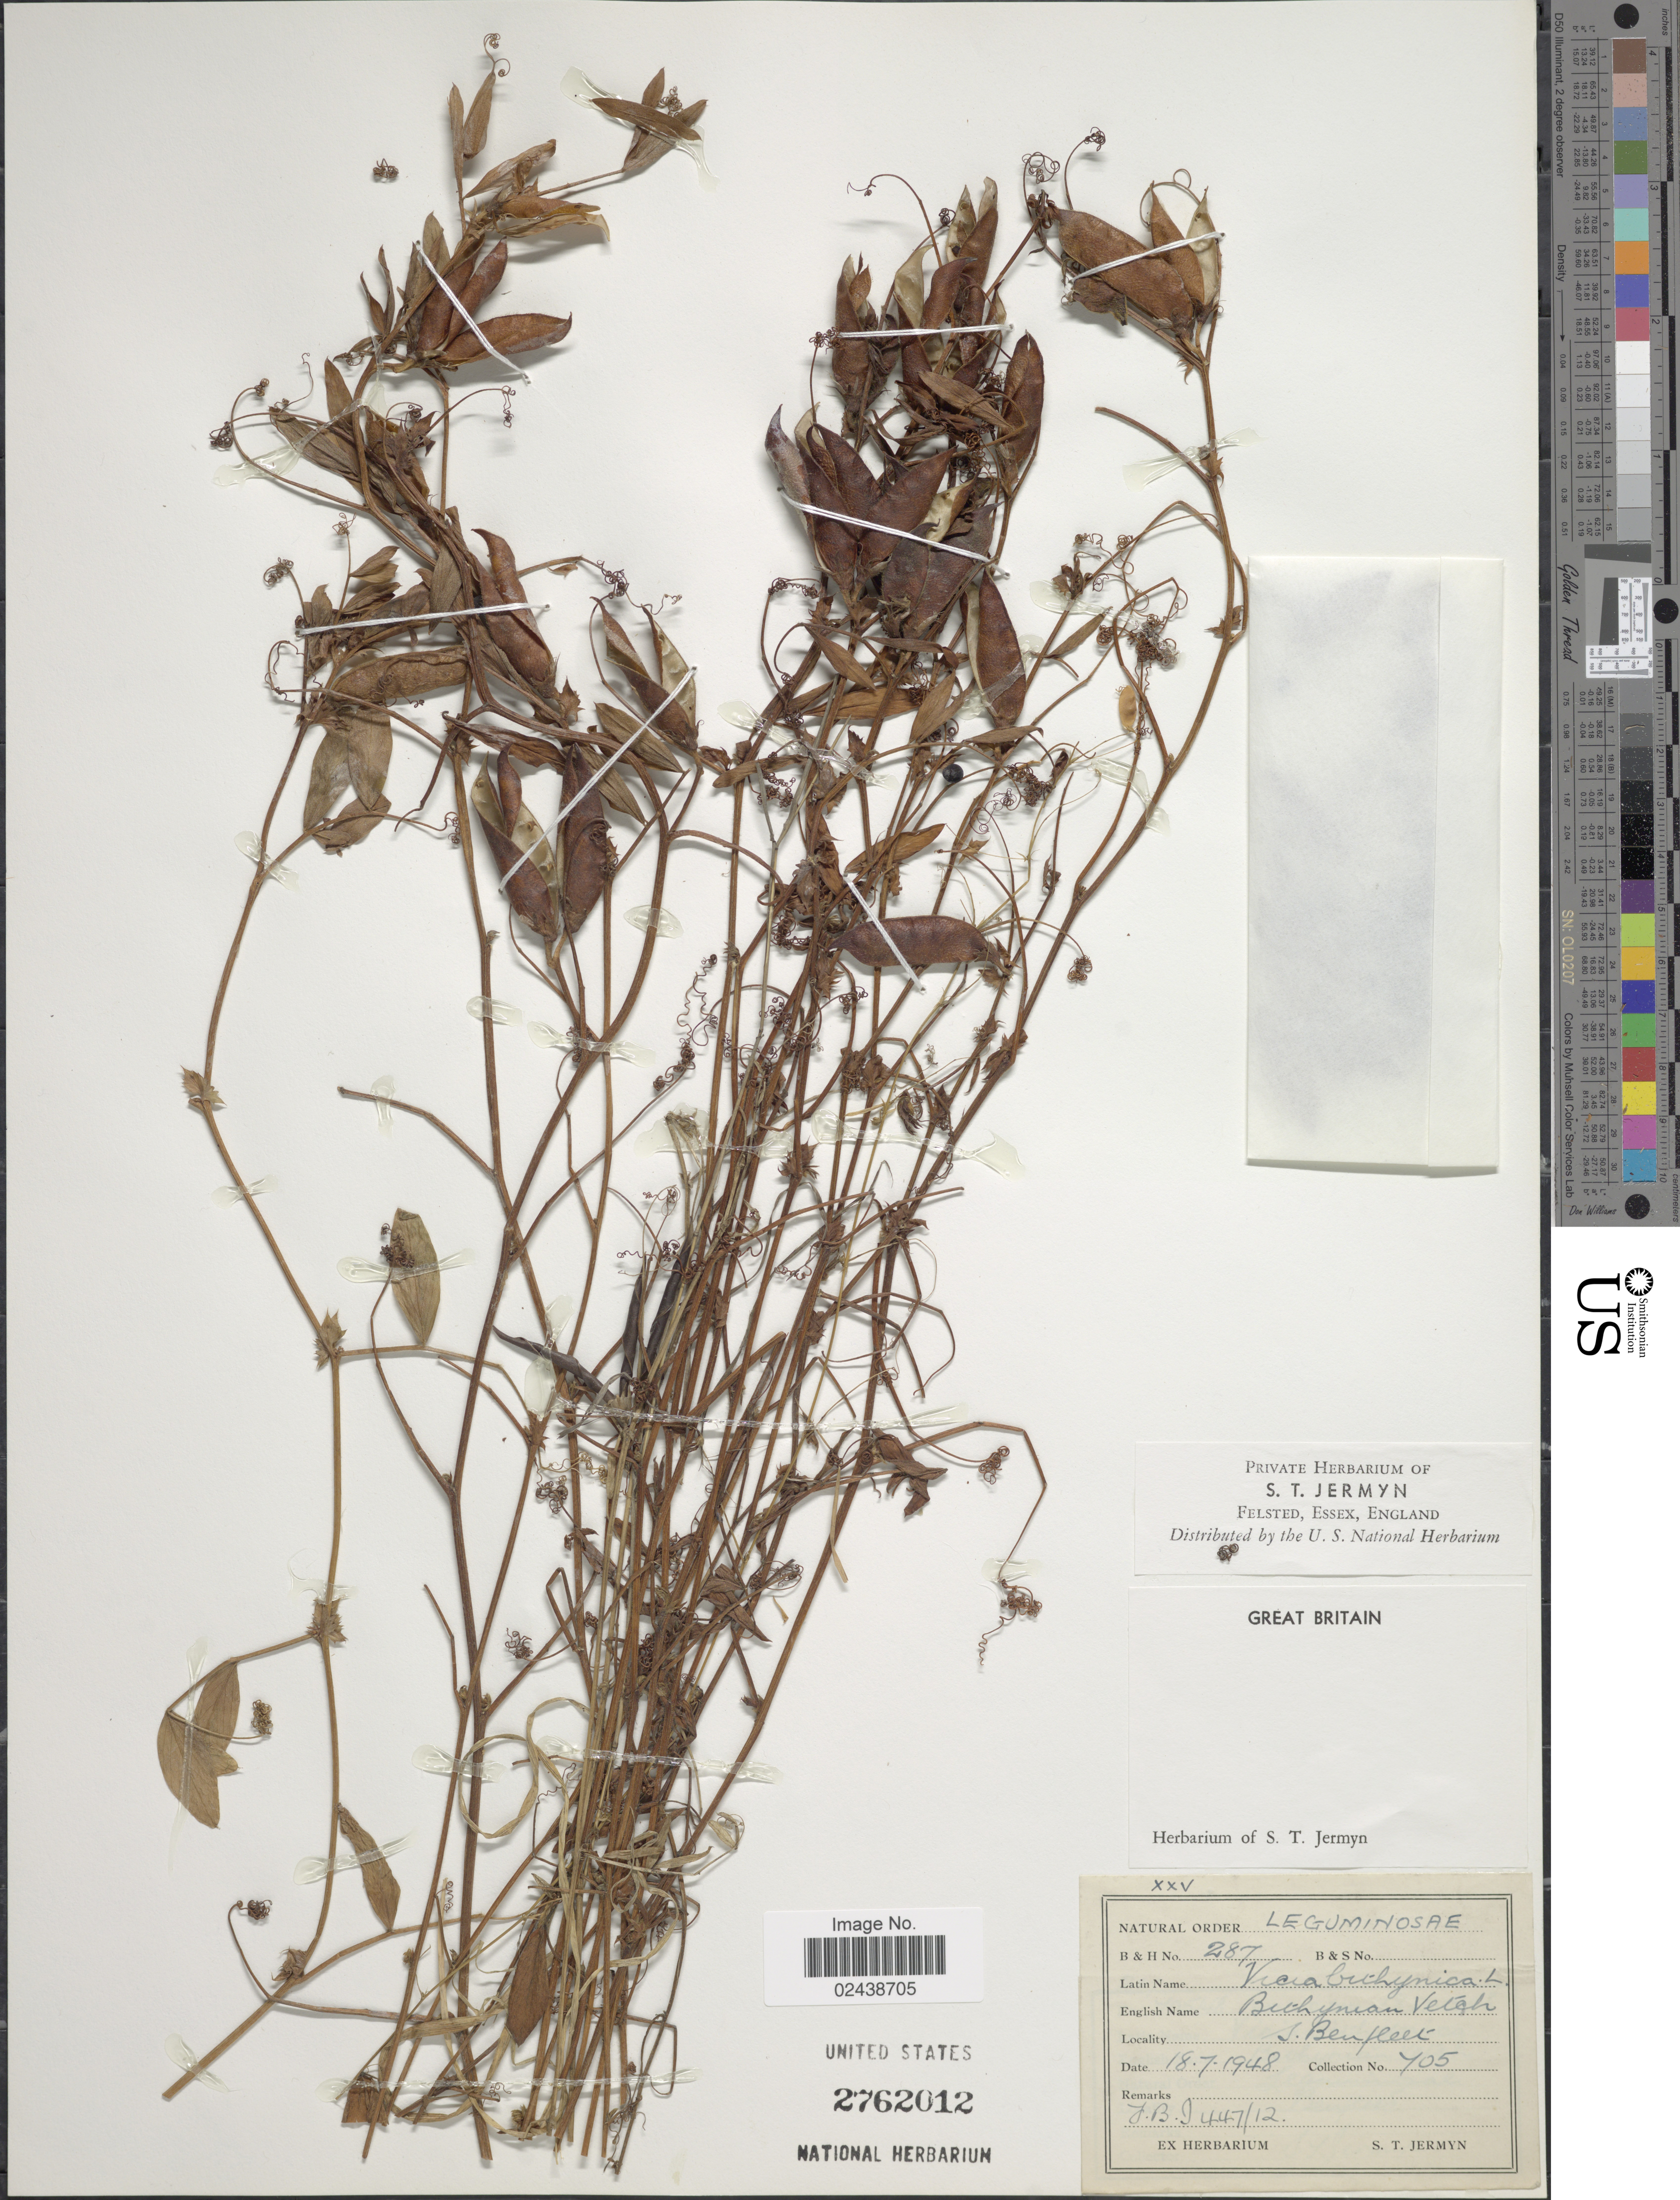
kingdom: Plantae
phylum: Tracheophyta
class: Magnoliopsida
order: Fabales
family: Fabaceae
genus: Vicia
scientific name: Vicia bithynica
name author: (L.) L.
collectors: ex herb. S. T. Jermyn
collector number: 287/705/J.B.I447/12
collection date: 1948-07-18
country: United Kingdom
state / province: England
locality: Great Britain. S. Benfleet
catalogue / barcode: US 2762012